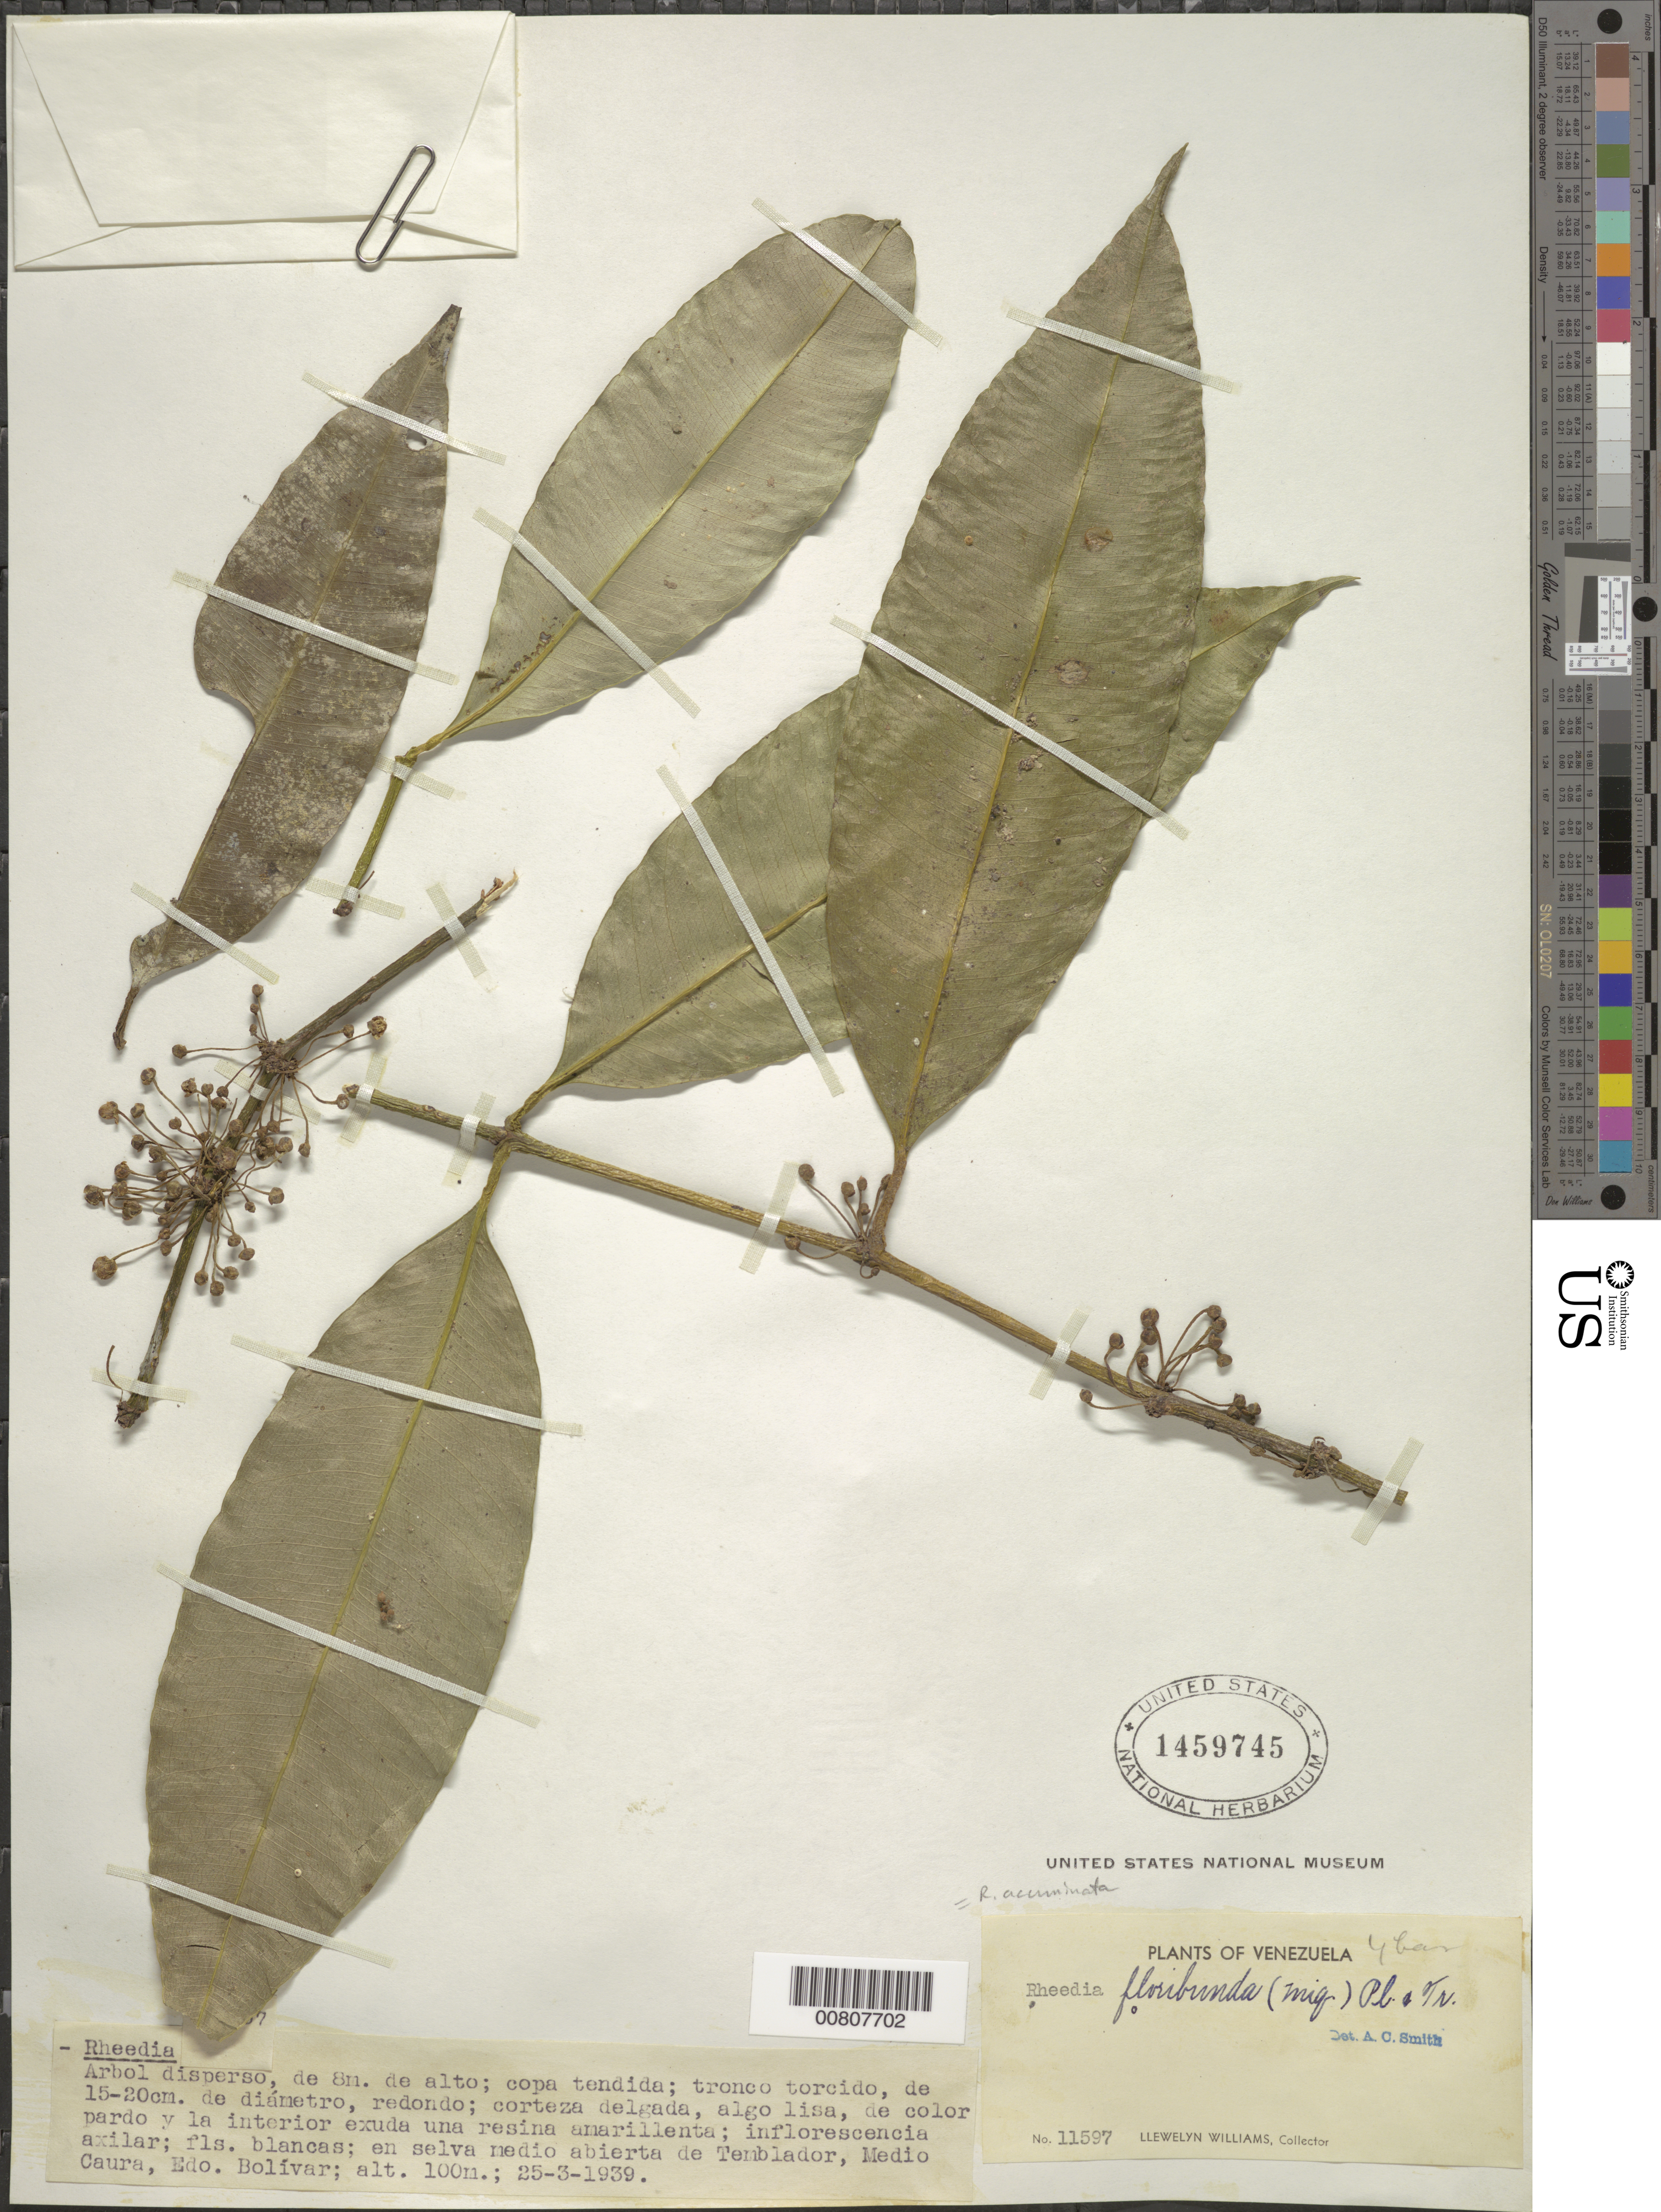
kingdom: Plantae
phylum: Tracheophyta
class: Magnoliopsida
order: Malpighiales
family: Clusiaceae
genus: Garcinia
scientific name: Garcinia madruno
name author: (Kunth) Hammel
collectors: Ll. Williams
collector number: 11597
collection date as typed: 25-Mar-39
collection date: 1939-03-25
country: Venezuela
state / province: Bolívar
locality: Temblador, Medio Caura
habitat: Selva medio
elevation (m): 100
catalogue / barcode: US 1459745